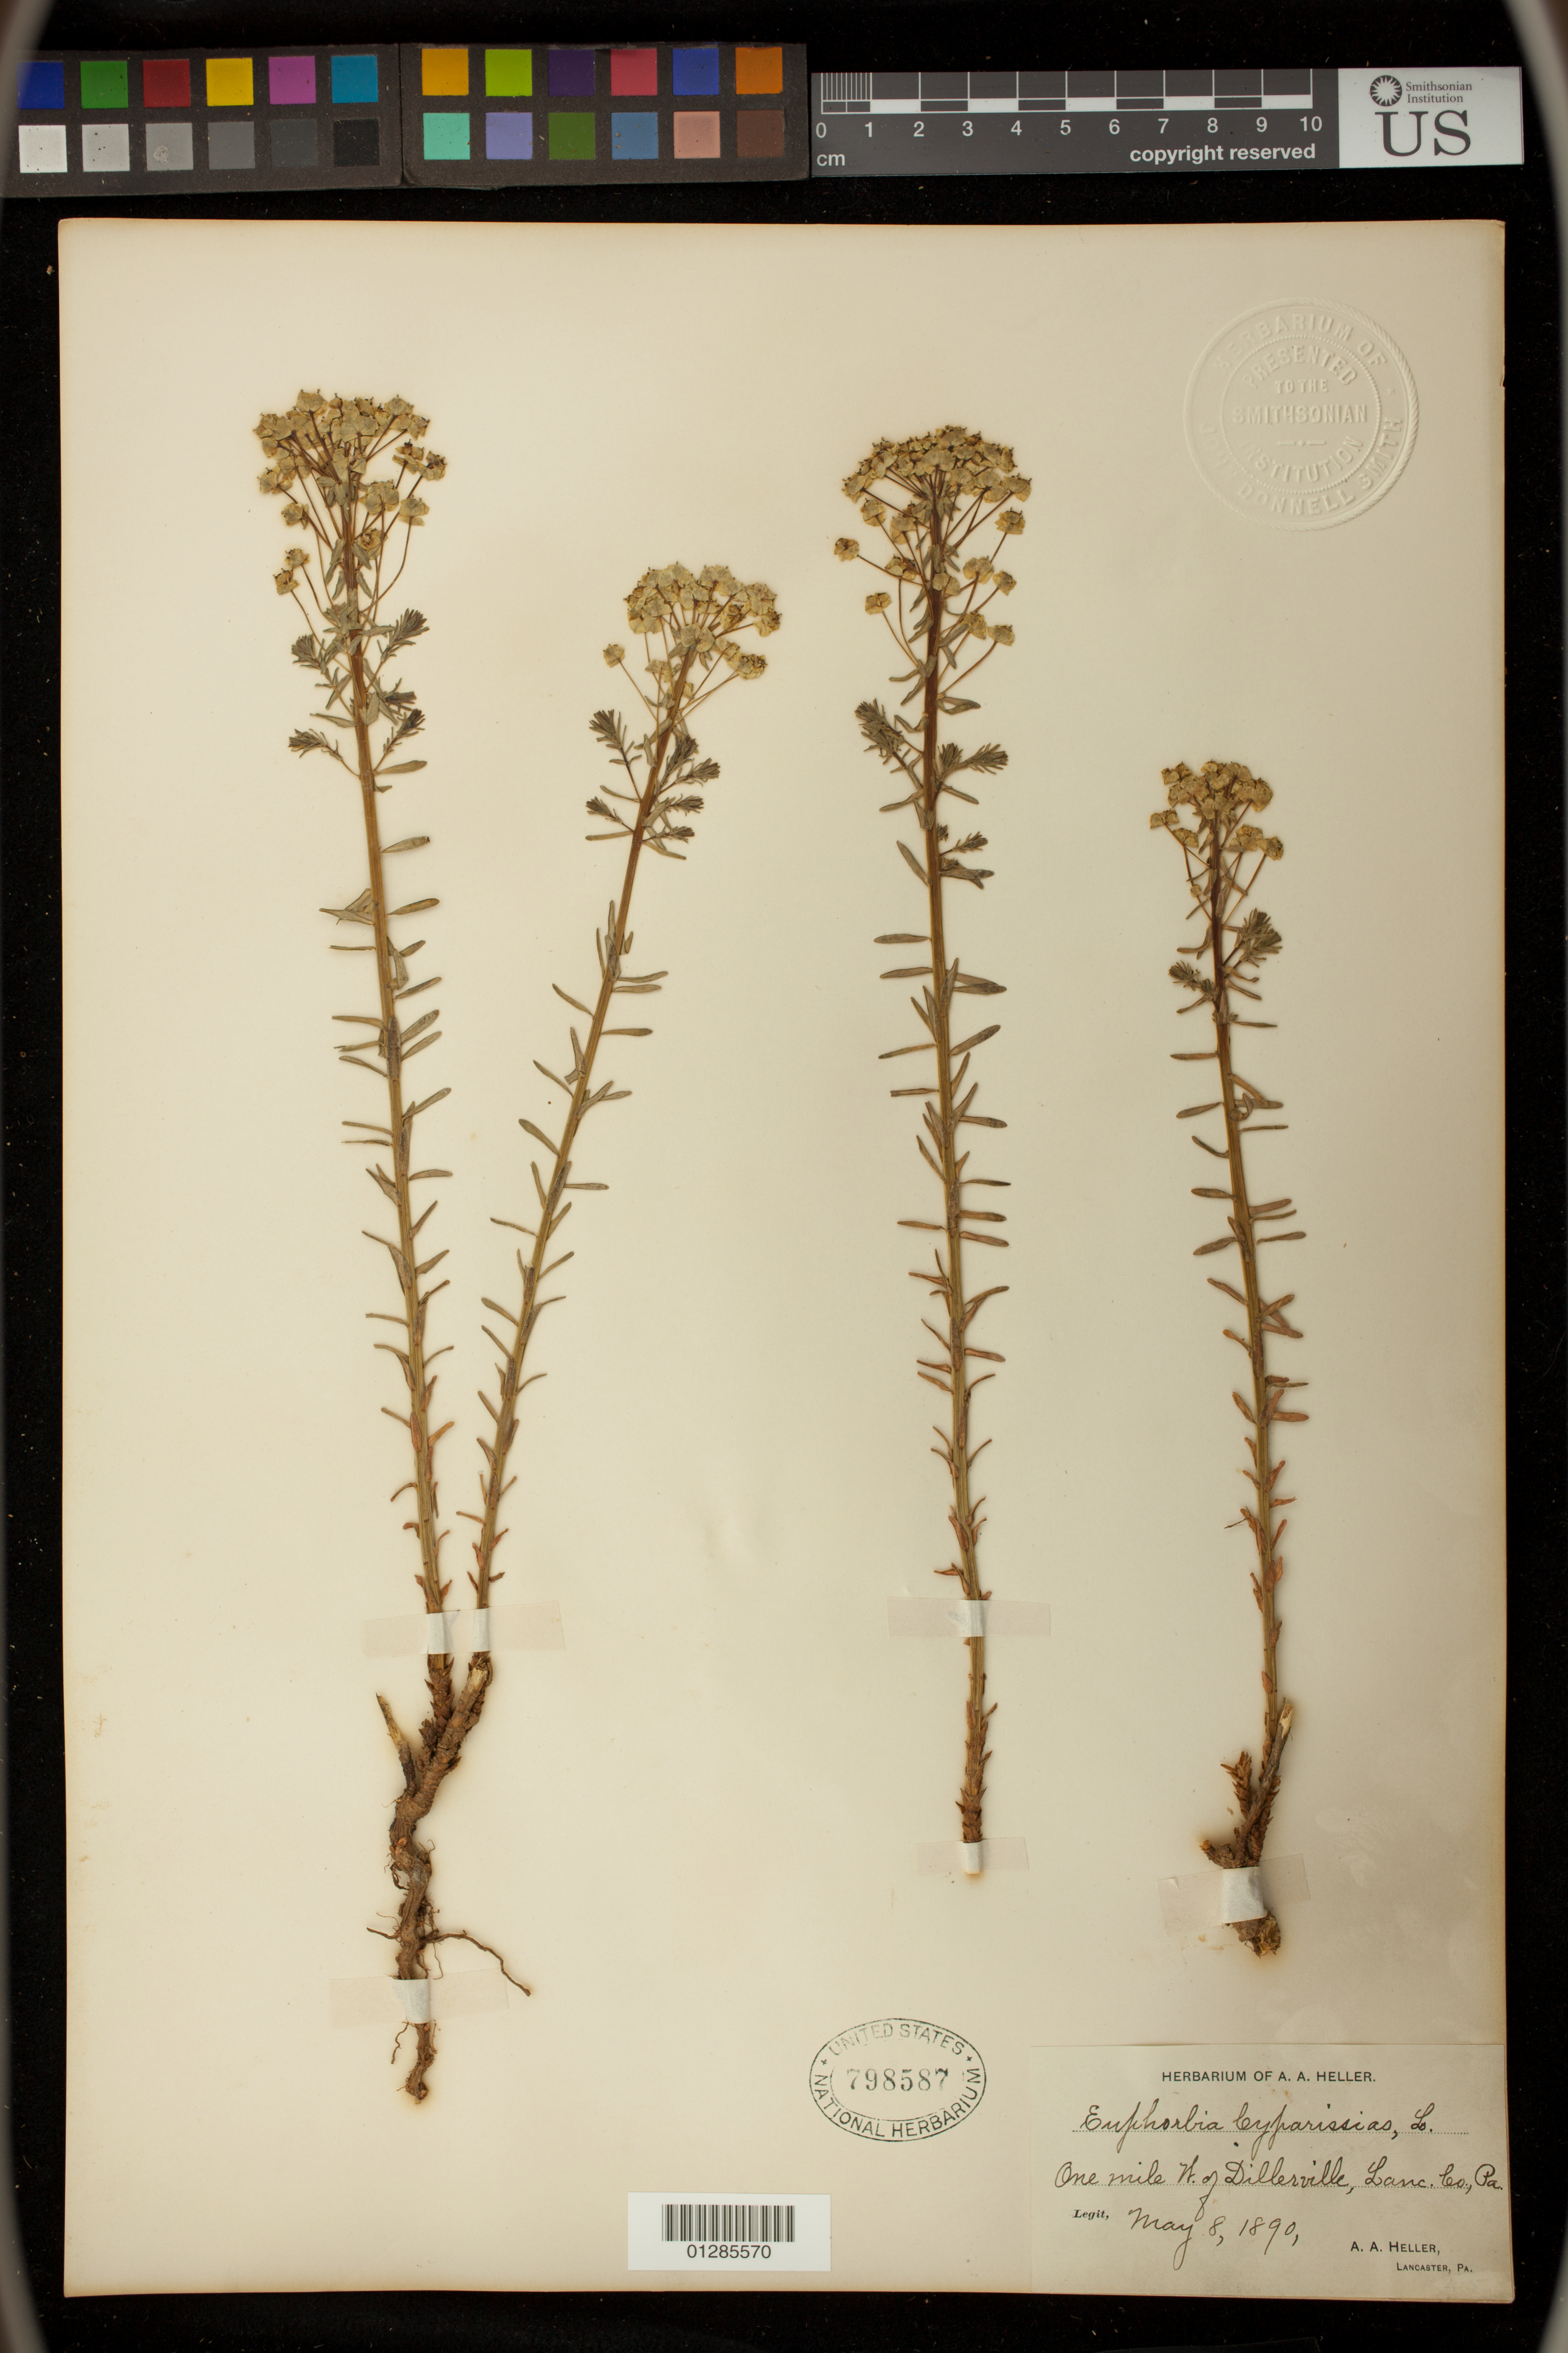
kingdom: Plantae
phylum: Tracheophyta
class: Magnoliopsida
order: Malpighiales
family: Euphorbiaceae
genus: Euphorbia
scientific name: Euphorbia cyparissias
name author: L.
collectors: A. A. Heller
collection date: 1890-05-08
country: United States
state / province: Pennsylvania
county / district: Lancaster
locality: One mile W. of Dillerville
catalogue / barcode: US 798587